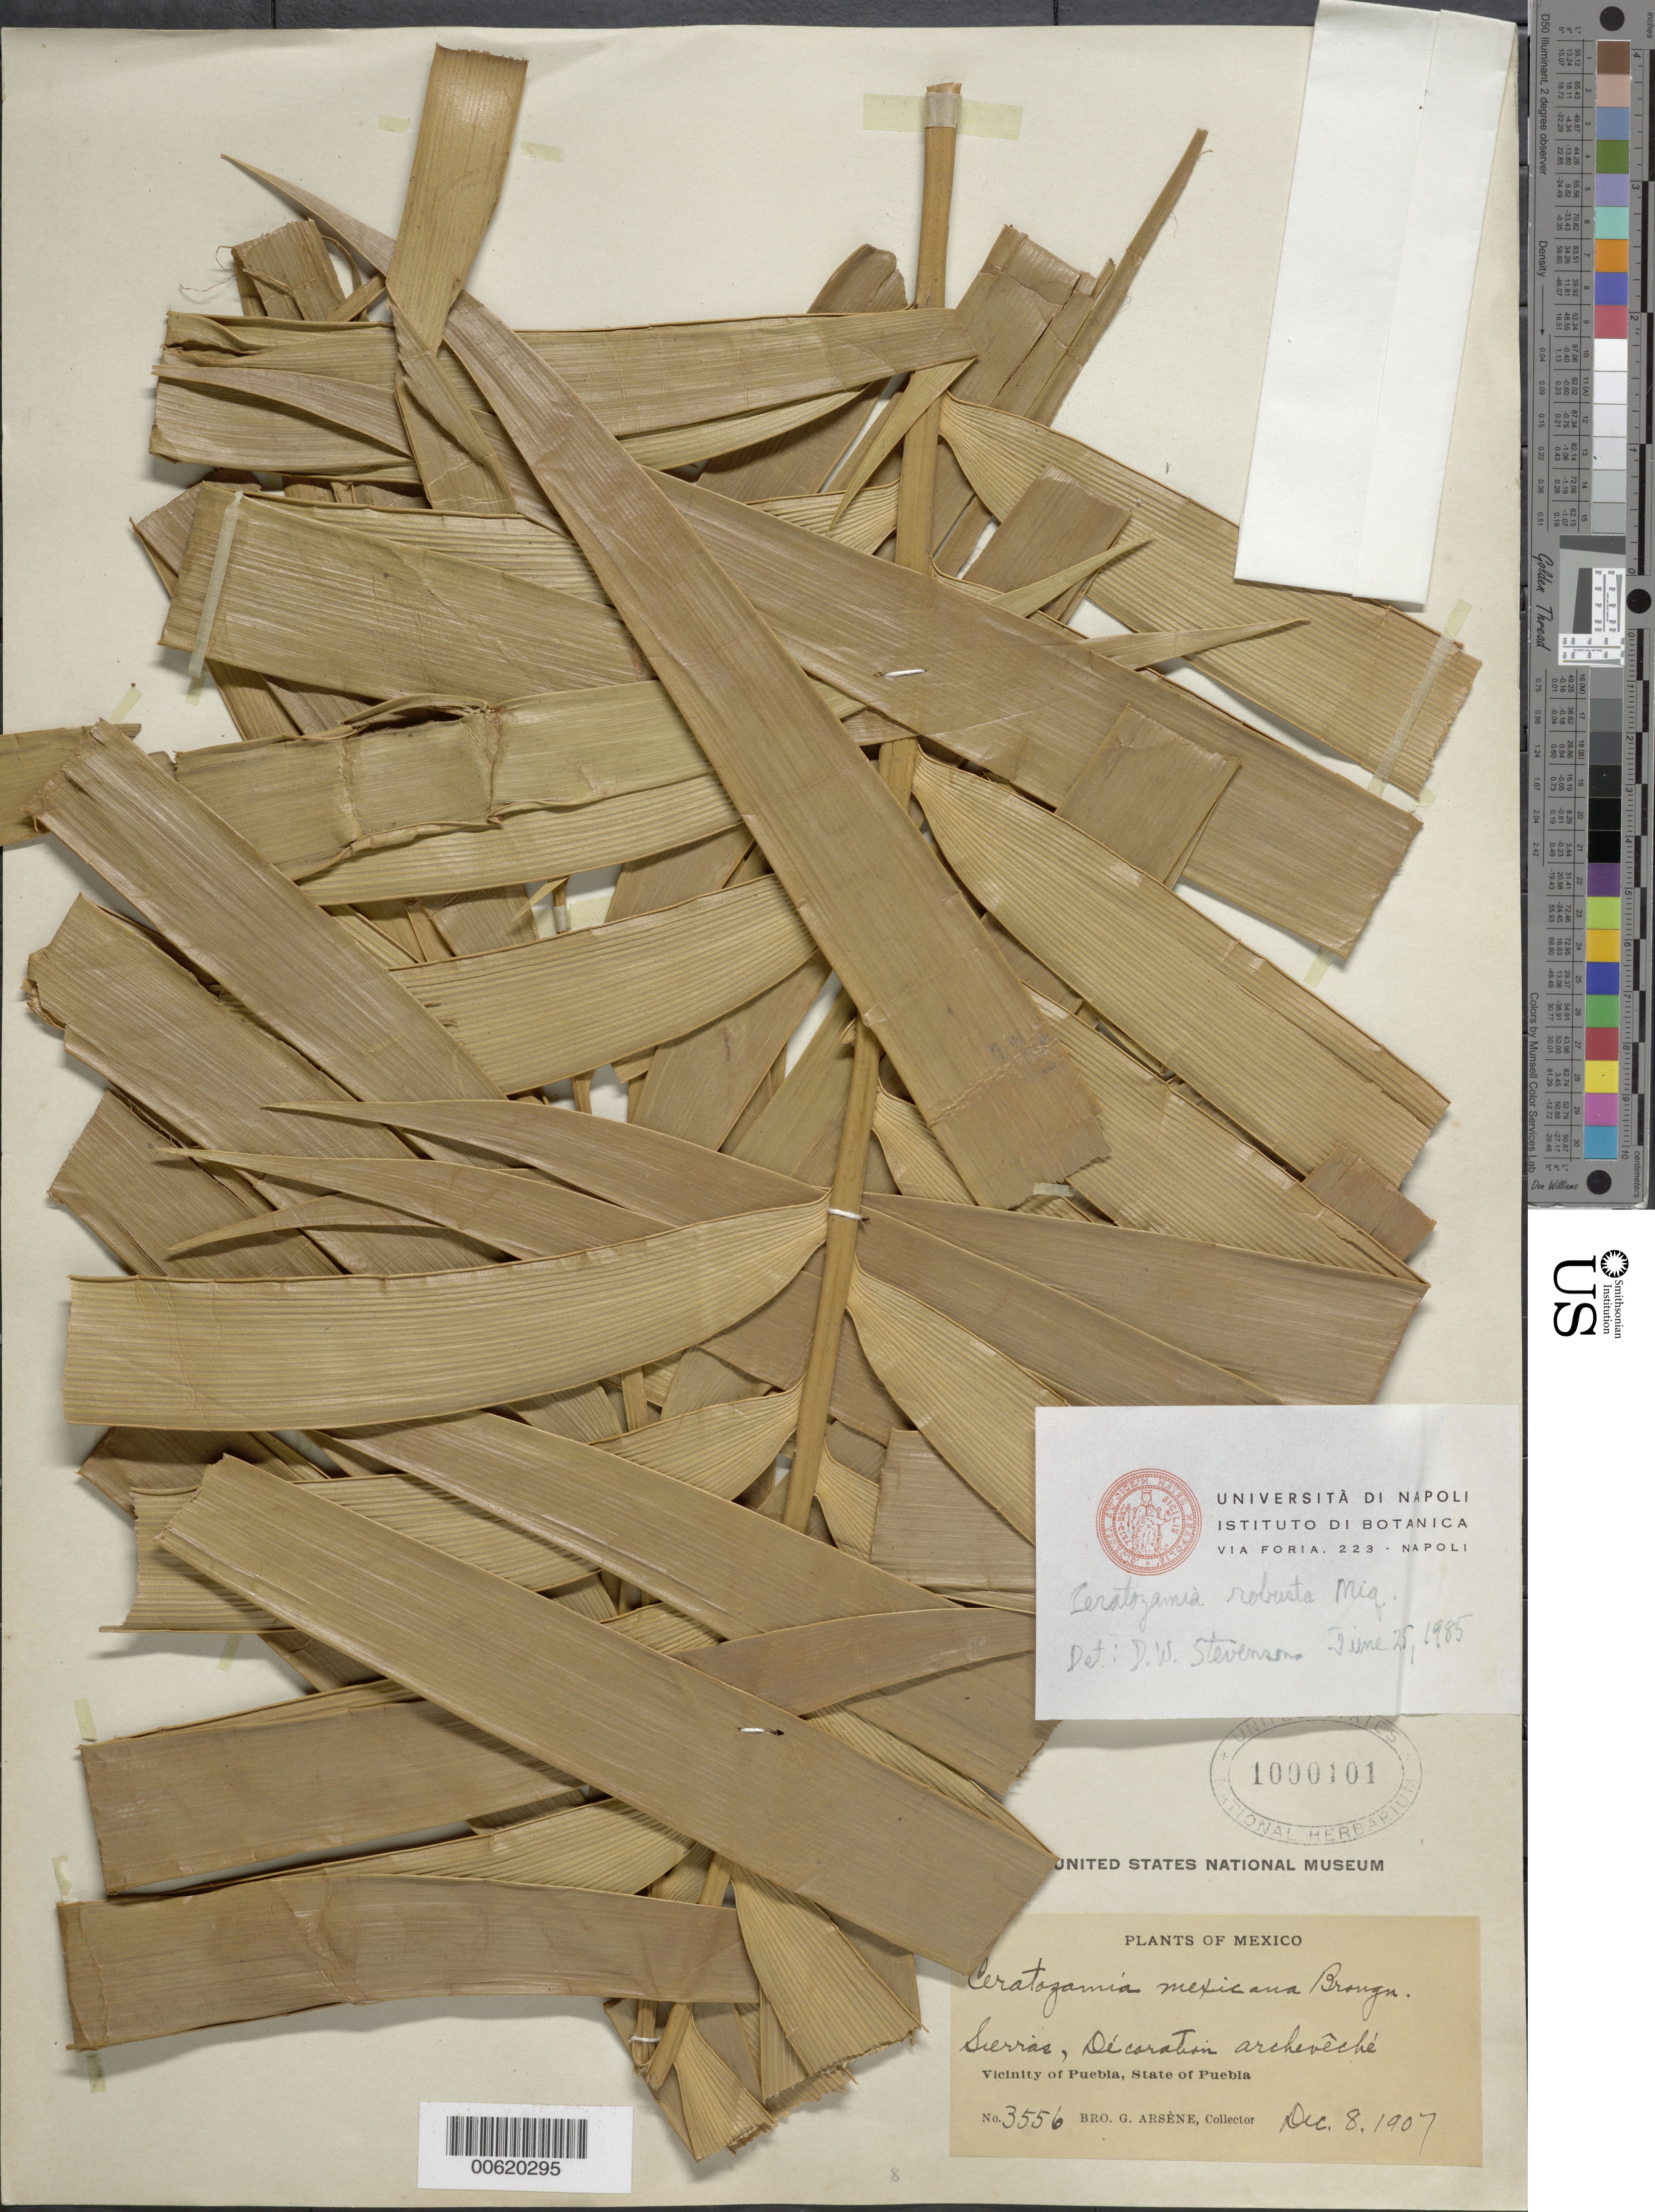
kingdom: Plantae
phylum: Tracheophyta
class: Cycadopsida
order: Cycadales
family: Zamiaceae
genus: Ceratozamia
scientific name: Ceratozamia robusta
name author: Miq.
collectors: Bro. G. Arsène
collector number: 3556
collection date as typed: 08 Dec 1907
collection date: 1907-12-08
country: Mexico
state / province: Puebla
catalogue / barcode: US 1000101